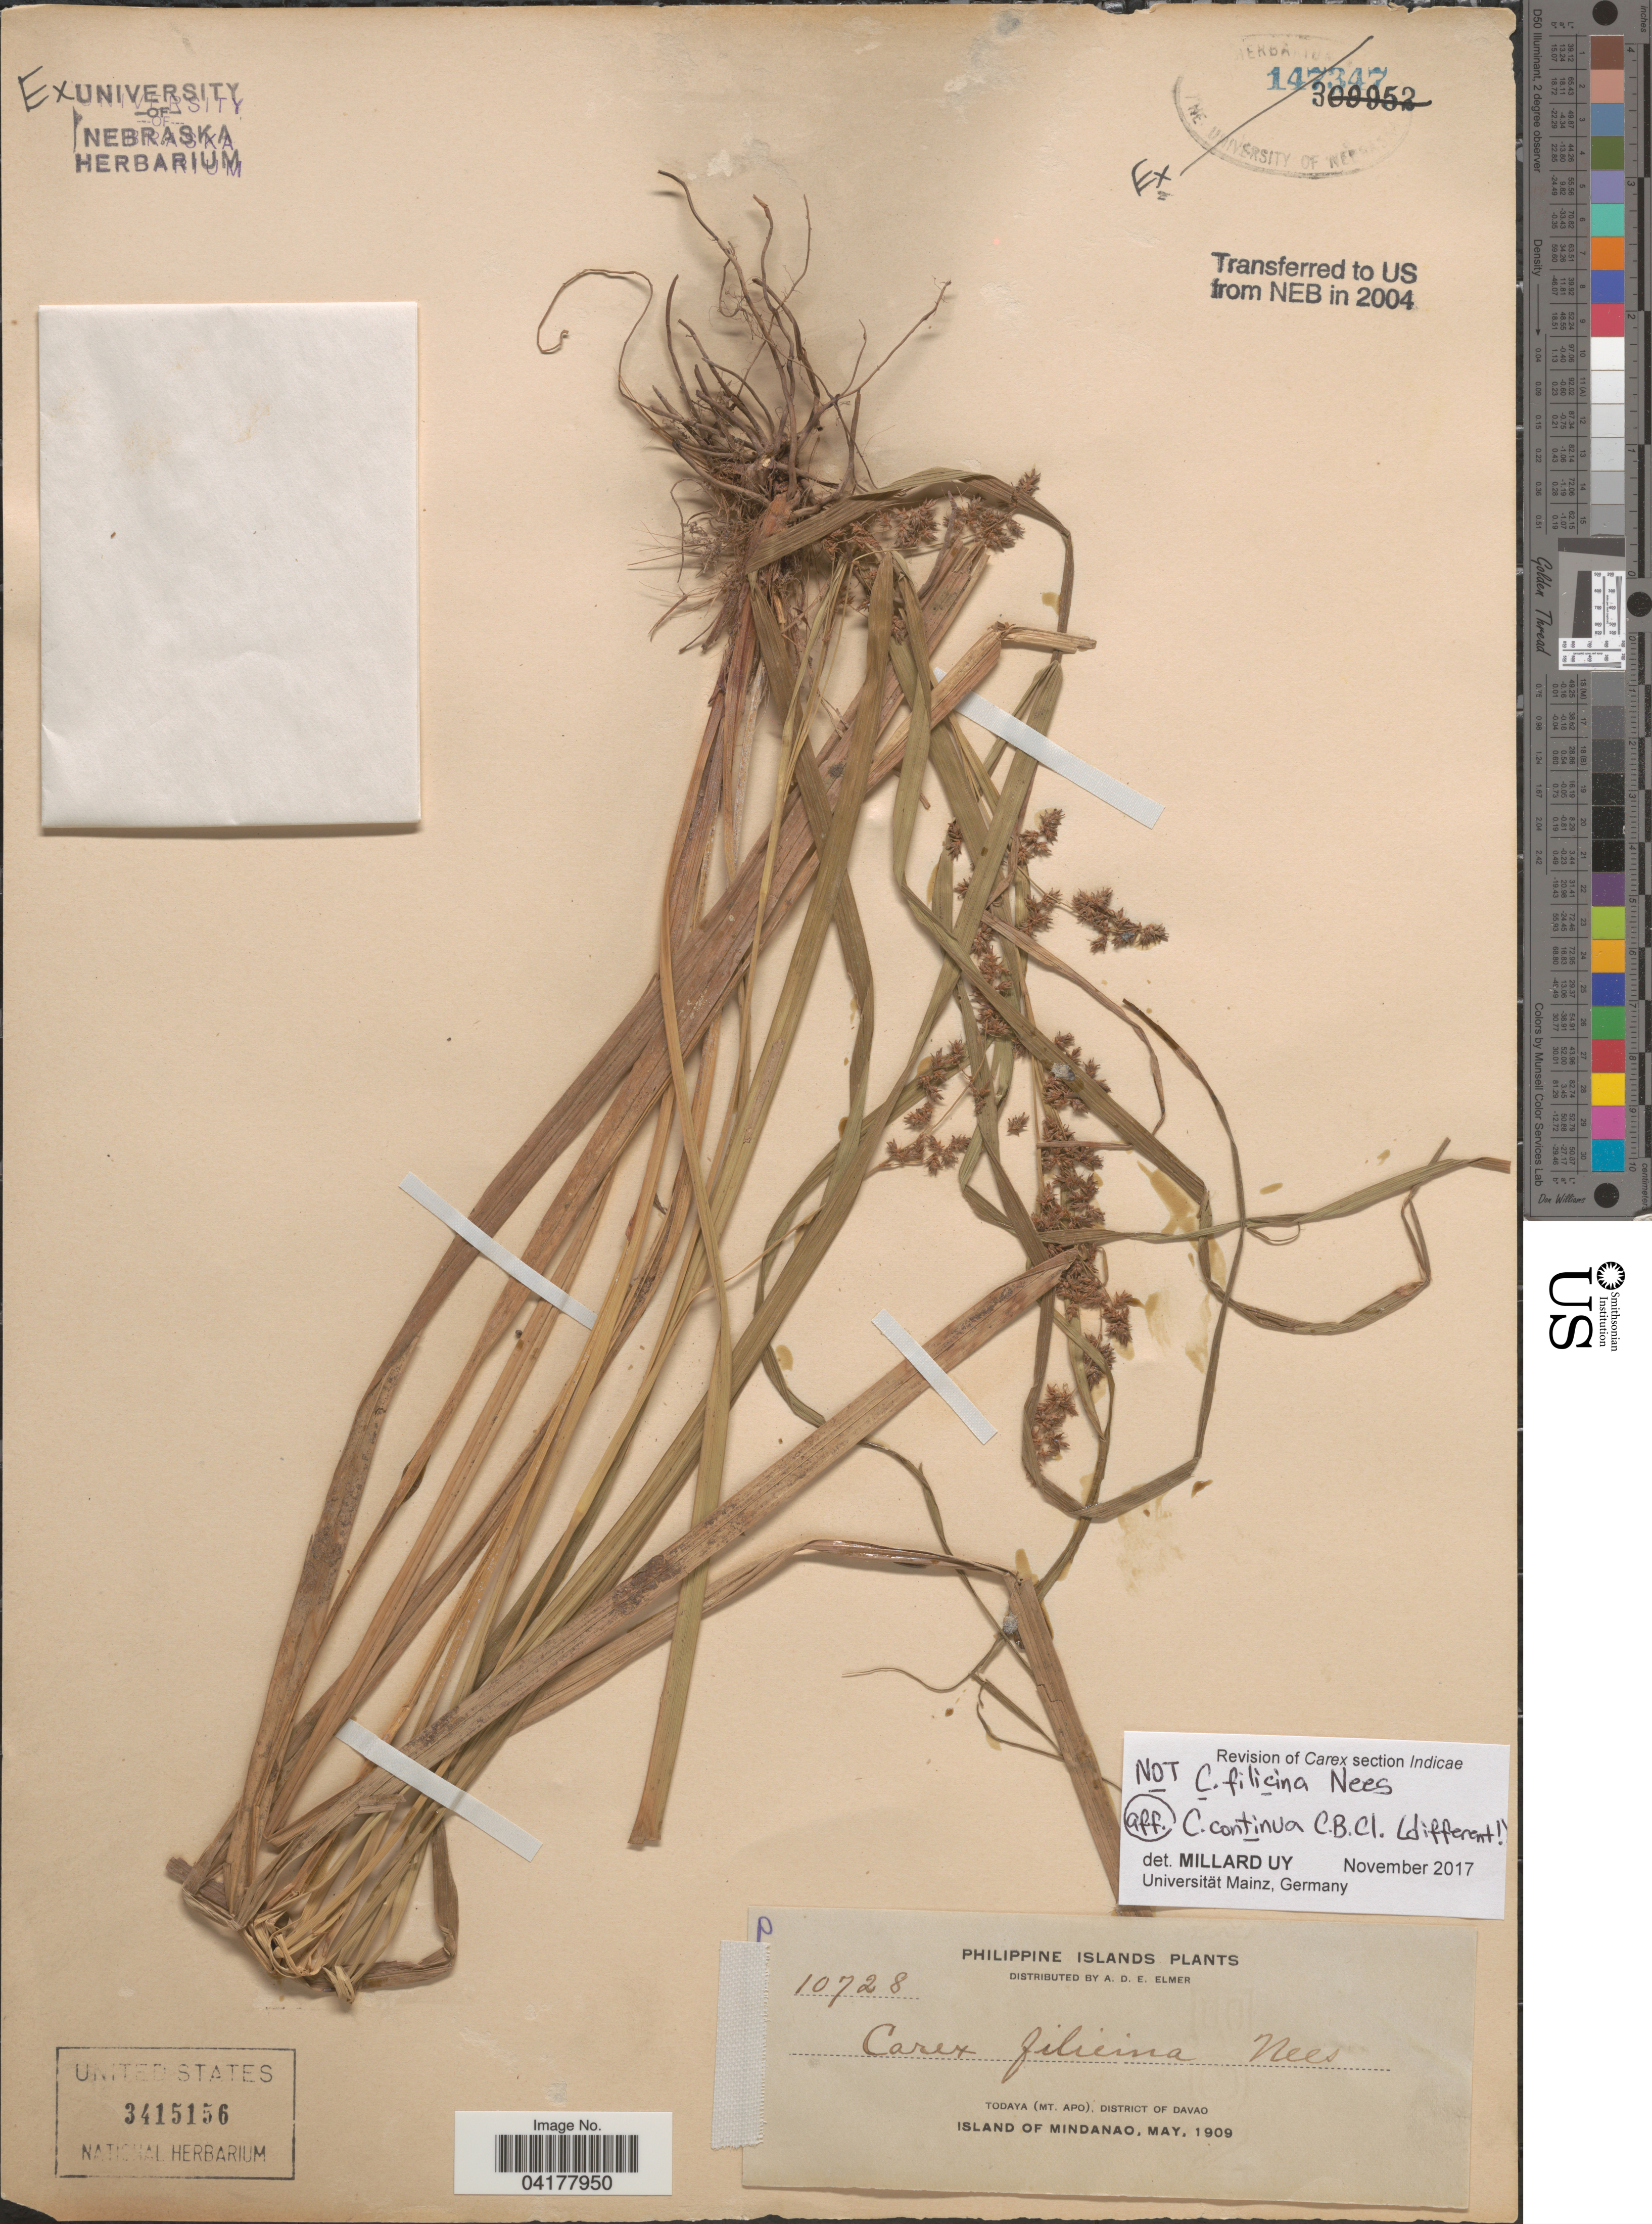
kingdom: Plantae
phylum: Tracheophyta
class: Liliopsida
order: Poales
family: Cyperaceae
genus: Carex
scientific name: Carex continua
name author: C.B. Clarke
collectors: A. D. E. Elmer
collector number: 10728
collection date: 1909-05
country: Philippines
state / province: Davao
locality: Philippine Islands. Todaya (Mt. Apo), District of Davao. Island of Mindanao.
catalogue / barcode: US 3415156